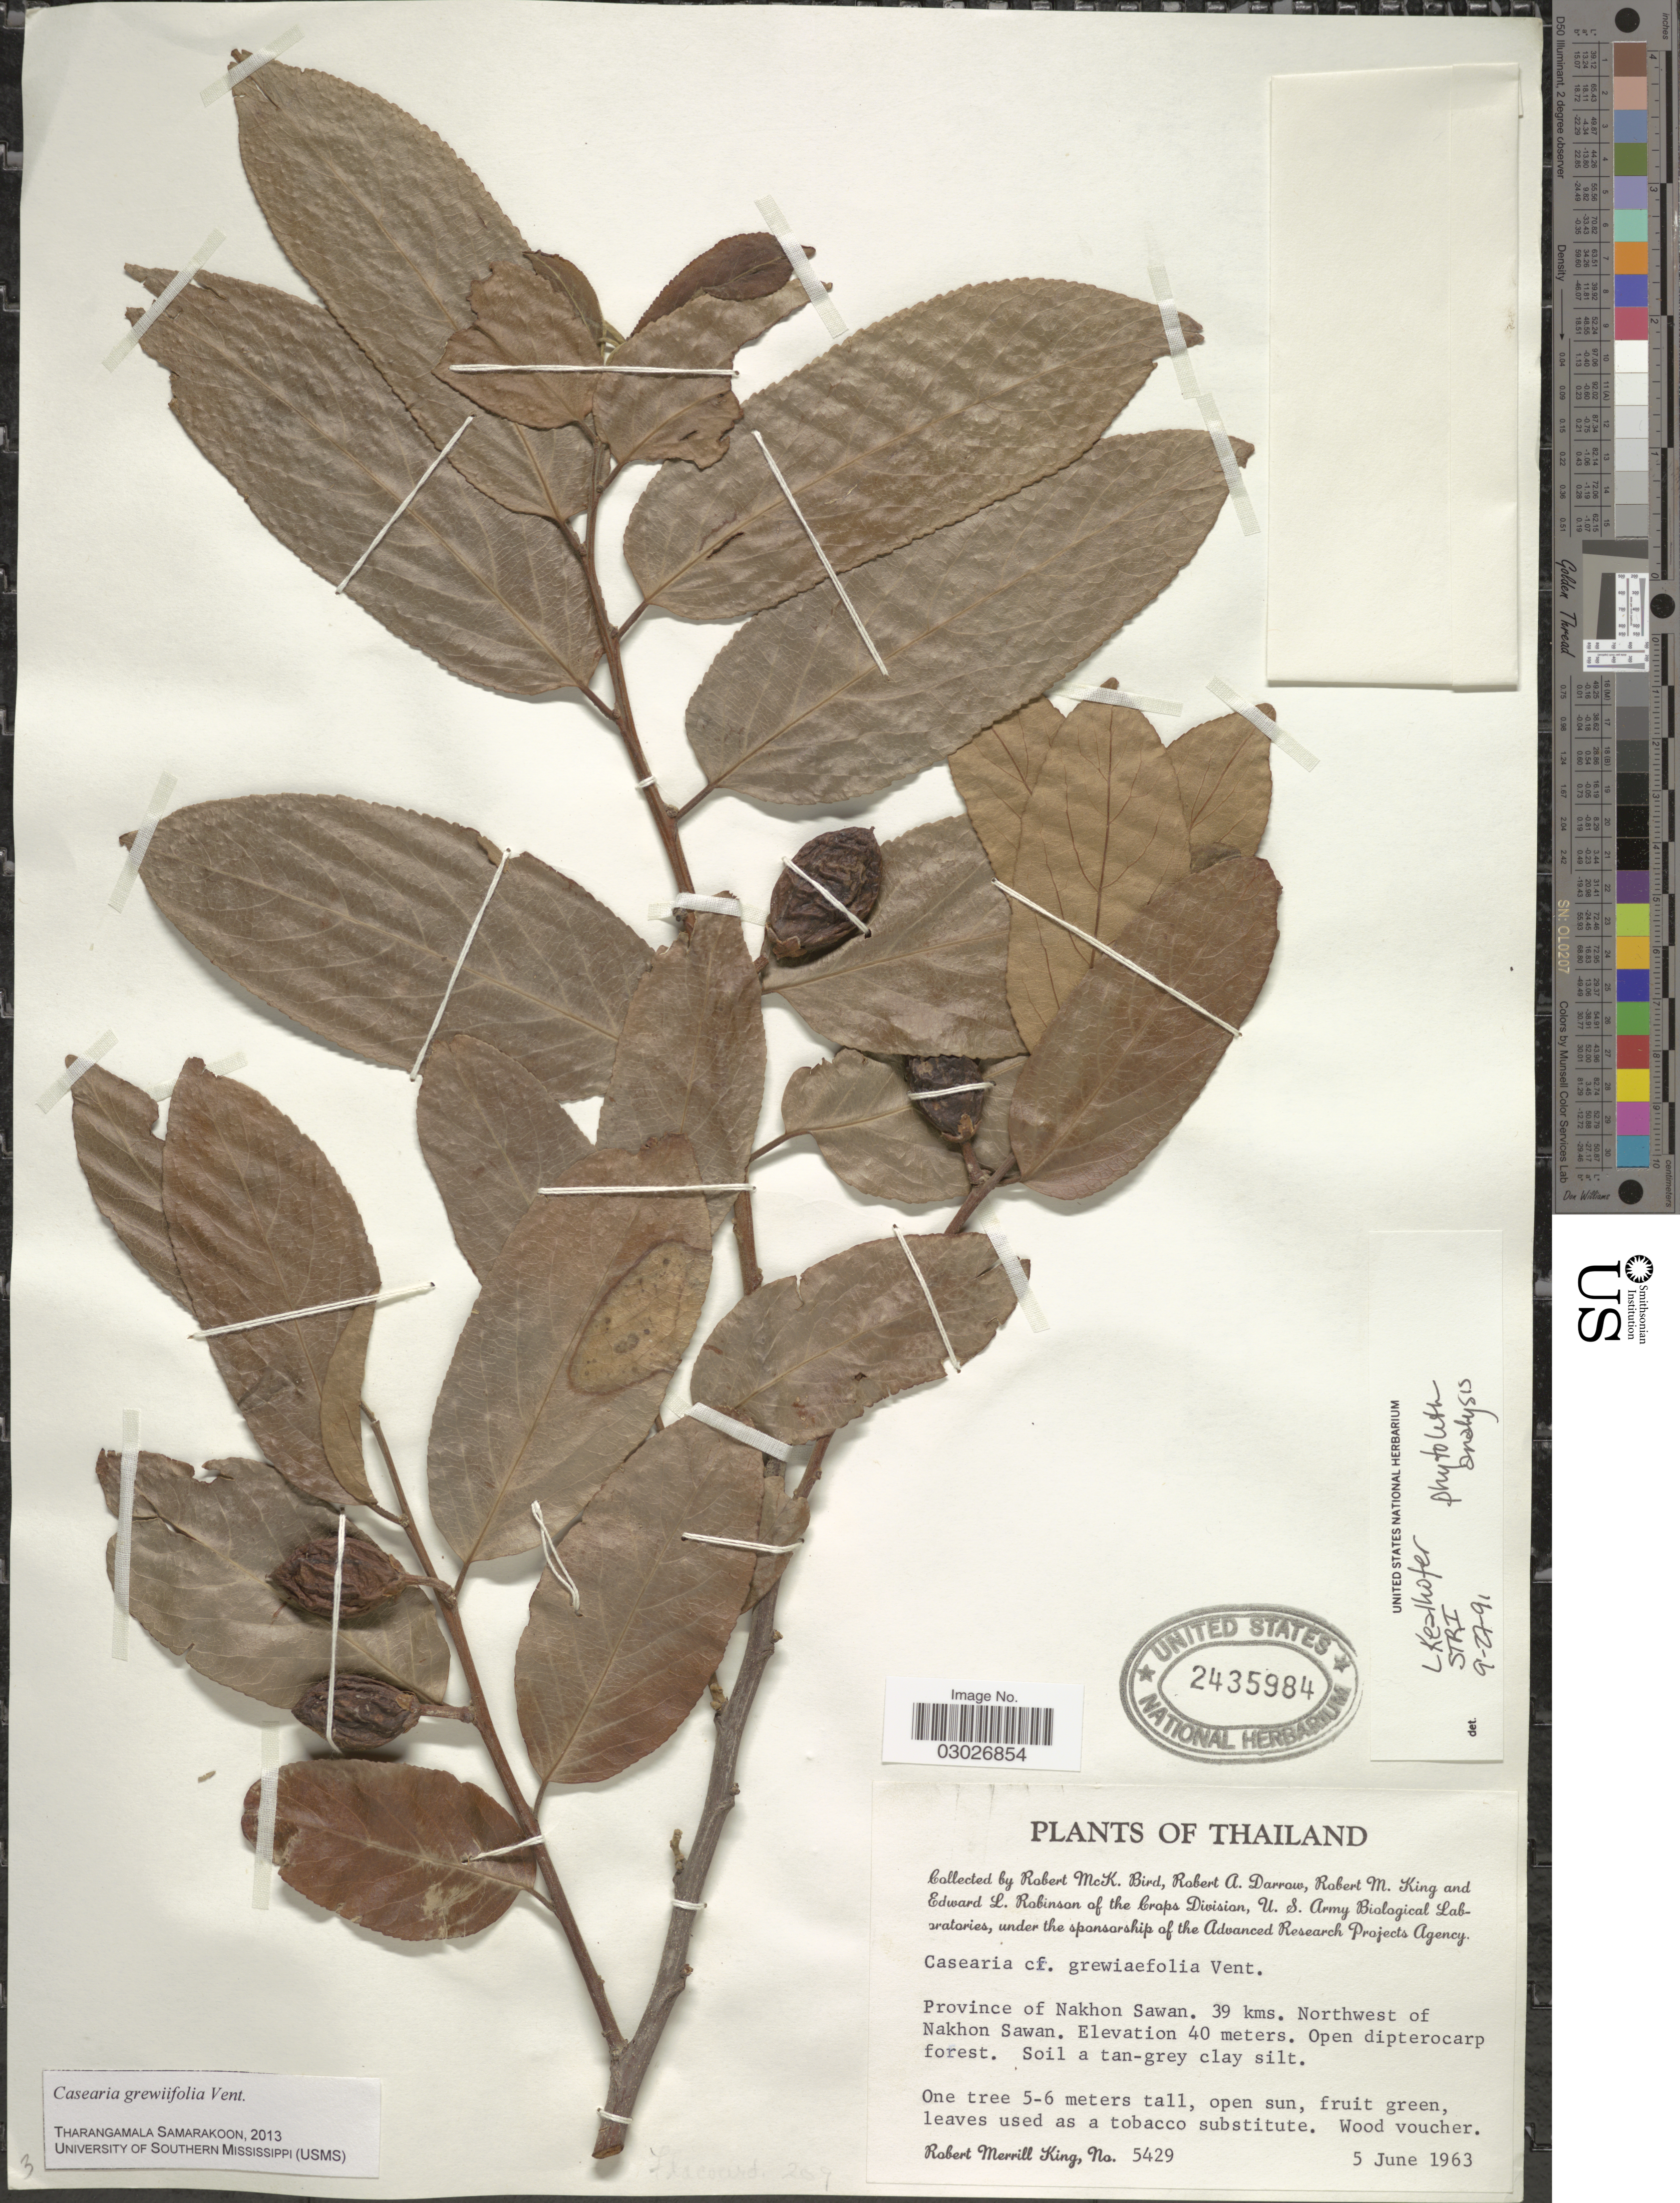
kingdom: Plantae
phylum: Tracheophyta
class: Magnoliopsida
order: Malpighiales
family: Salicaceae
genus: Casearia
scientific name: Casearia grewiifolia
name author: Vent.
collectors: R. M. King, R. M. Bird, R. A. Darrow & E. A. Robinson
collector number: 5429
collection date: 1963-06-05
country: Thailand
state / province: Nakhon Sawan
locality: Province of Nakhon Sawan. 39 kms. Northwest of Nakhon Sawan.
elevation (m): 40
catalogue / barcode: US 2435984